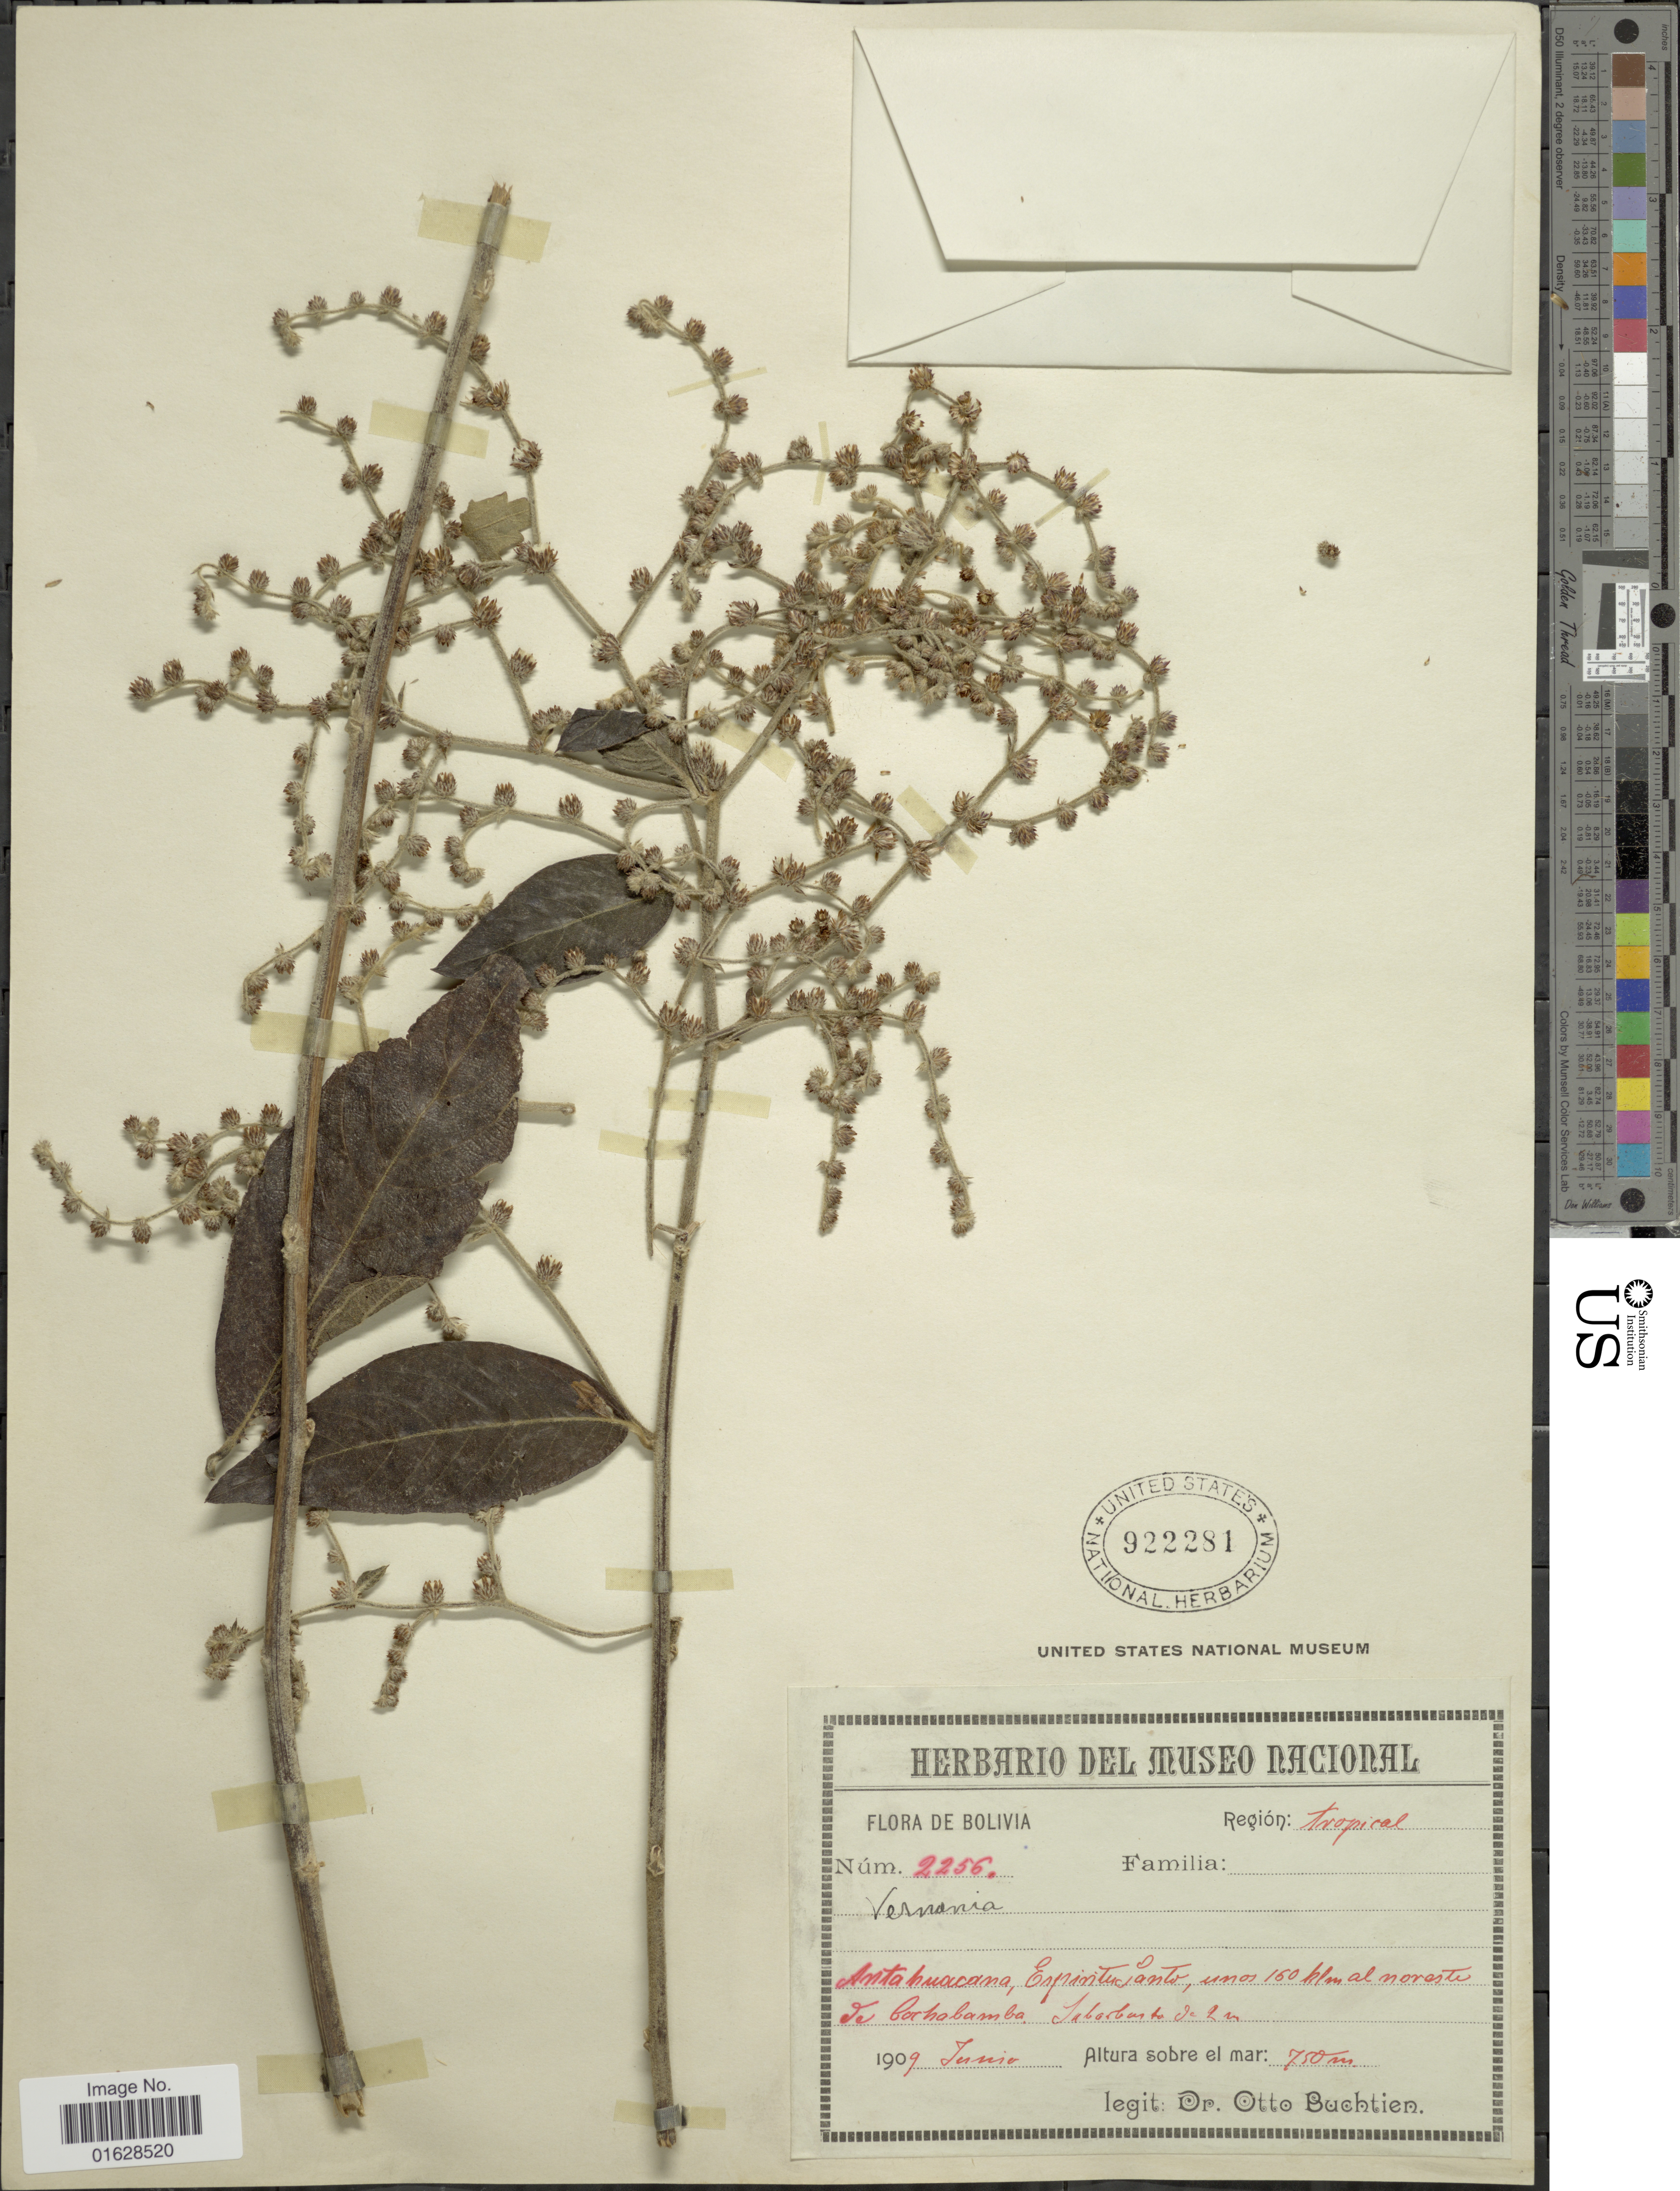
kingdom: Plantae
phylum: Tracheophyta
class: Magnoliopsida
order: Asterales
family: Asteraceae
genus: Lepidaploa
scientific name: Lepidaploa canescens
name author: (Kunth) H. Rob.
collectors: O. Buchtien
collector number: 2256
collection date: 1909-06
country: Bolivia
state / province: Cochabamba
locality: Region tropical. Antahuacana, Espíritu Santo, unos 160 km al noreste de Cochabamba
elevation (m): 750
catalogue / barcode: US 922281